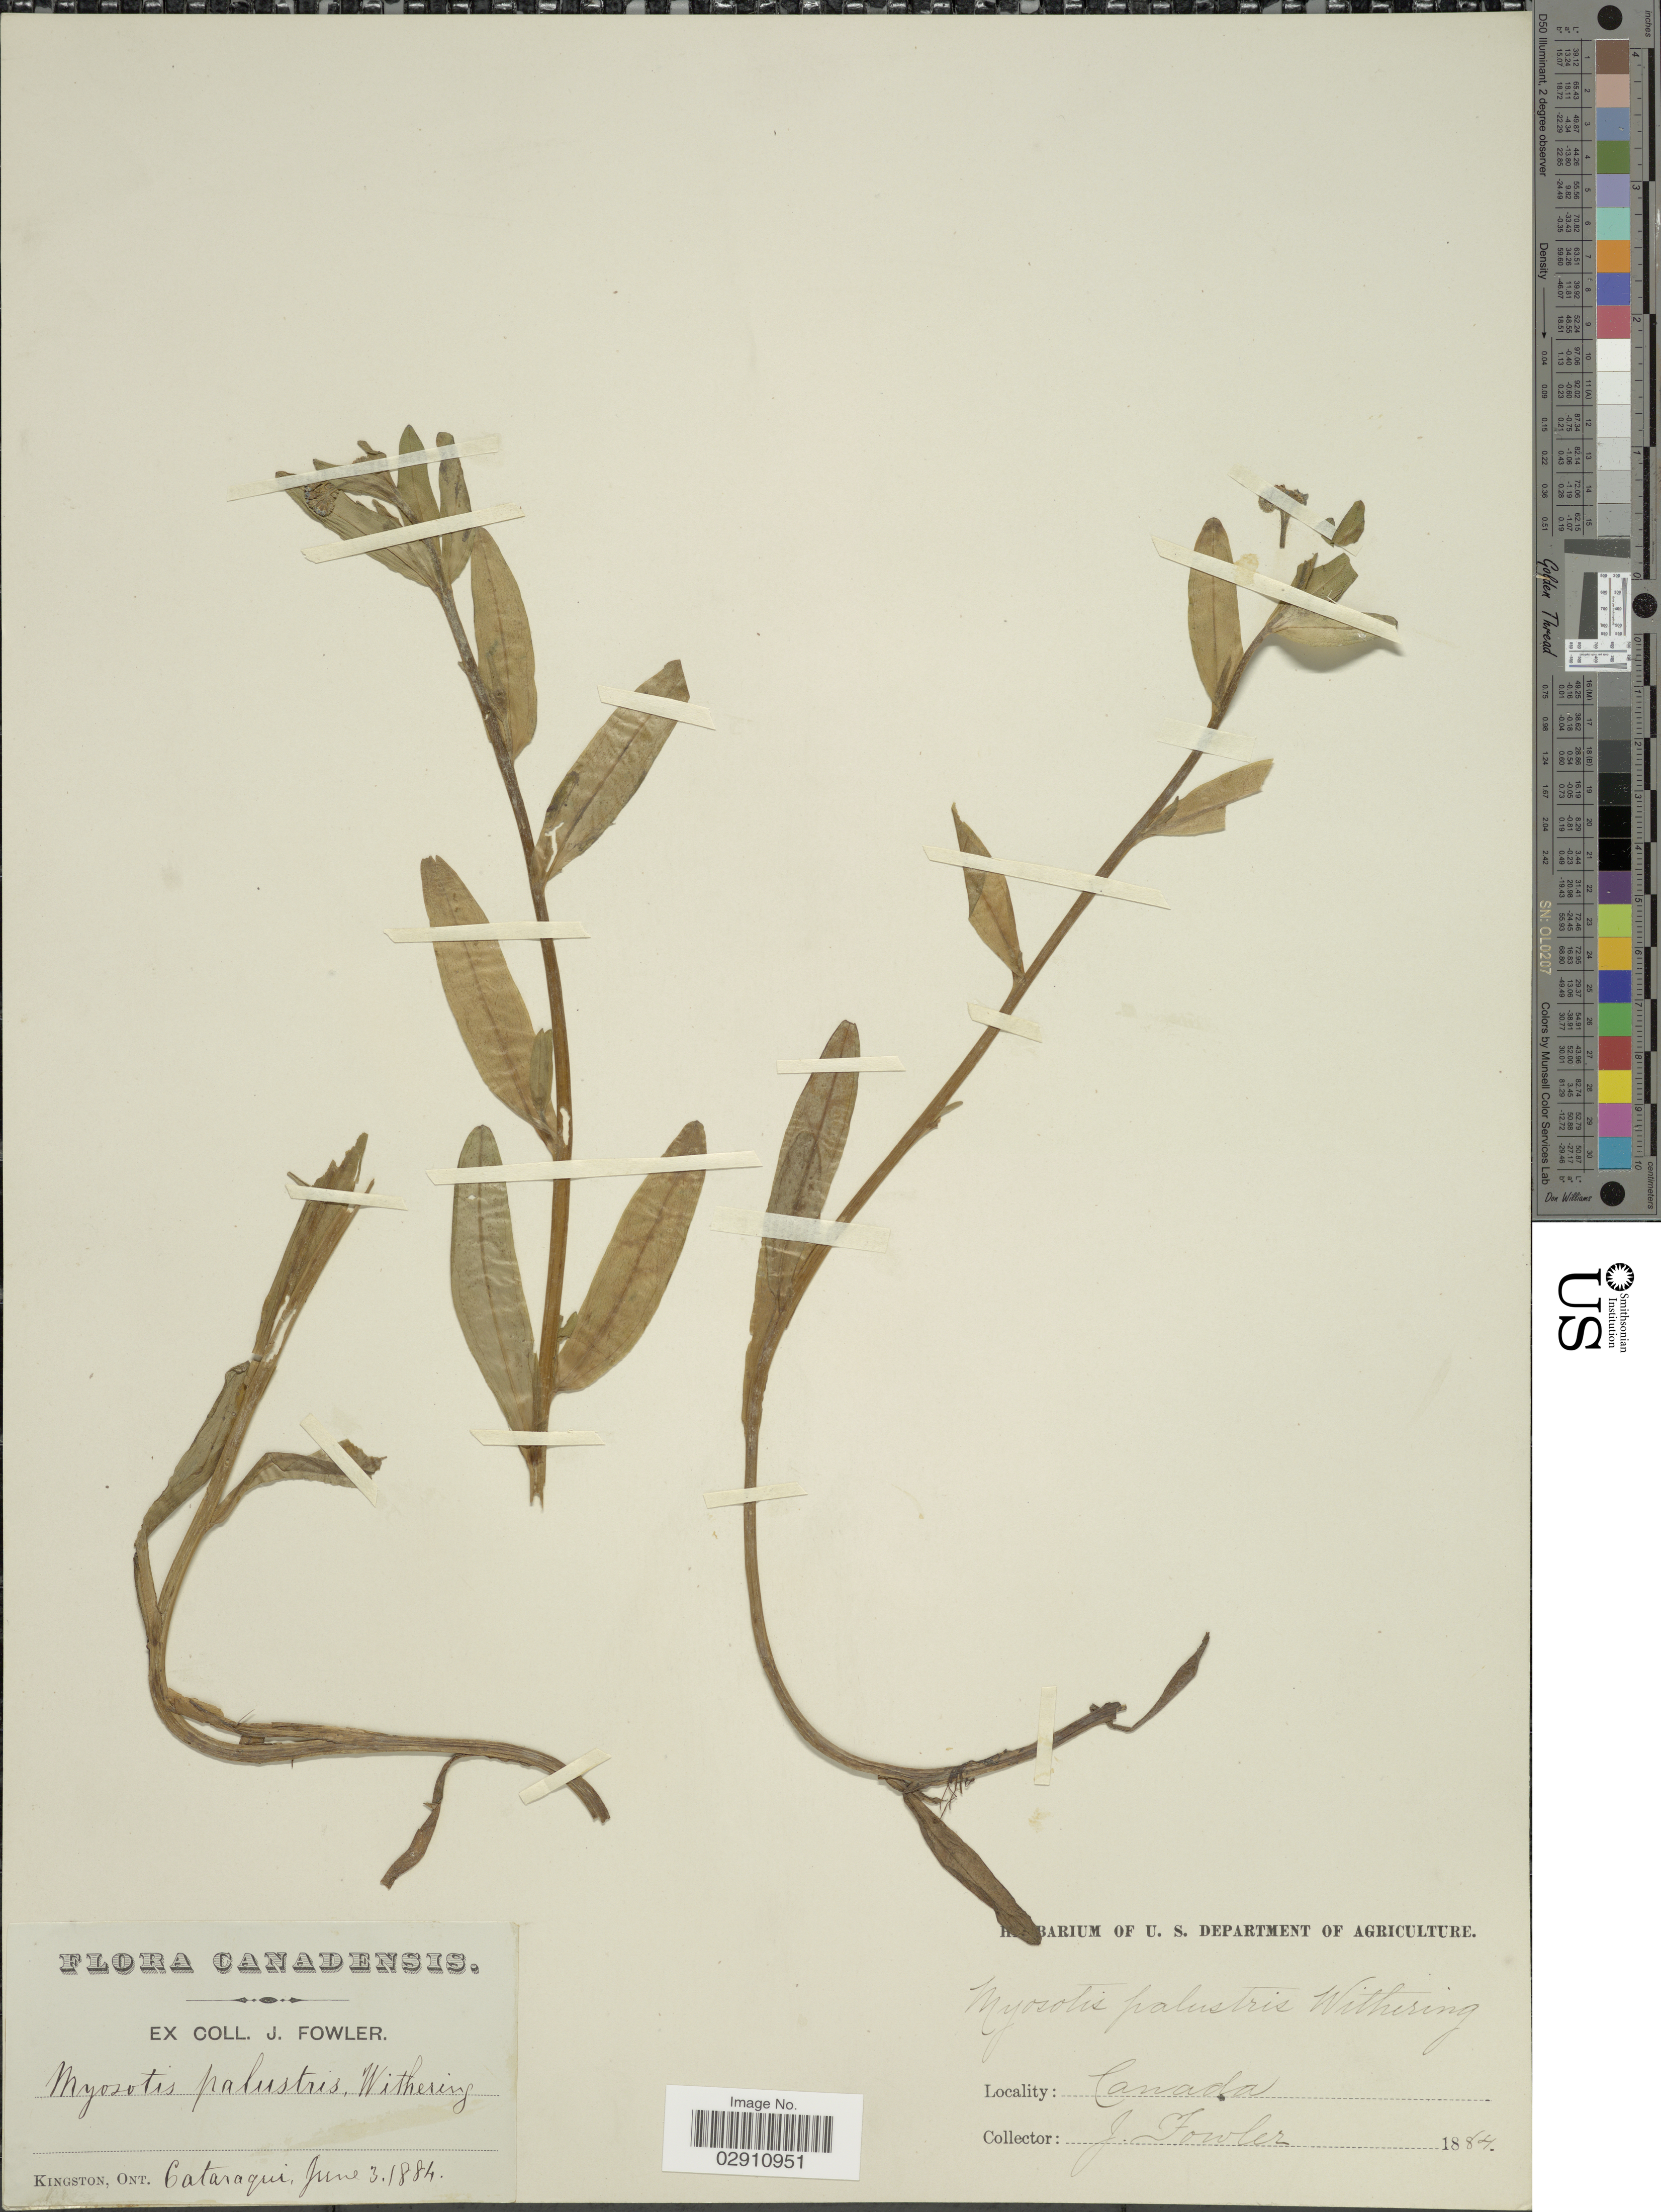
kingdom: Plantae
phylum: Tracheophyta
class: Magnoliopsida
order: Boraginales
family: Boraginaceae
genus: Myosotis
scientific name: Myosotis laxa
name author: F. Lehm.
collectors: J. Fowler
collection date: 1884-06-03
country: Canada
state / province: Ontario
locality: Cataraqui.